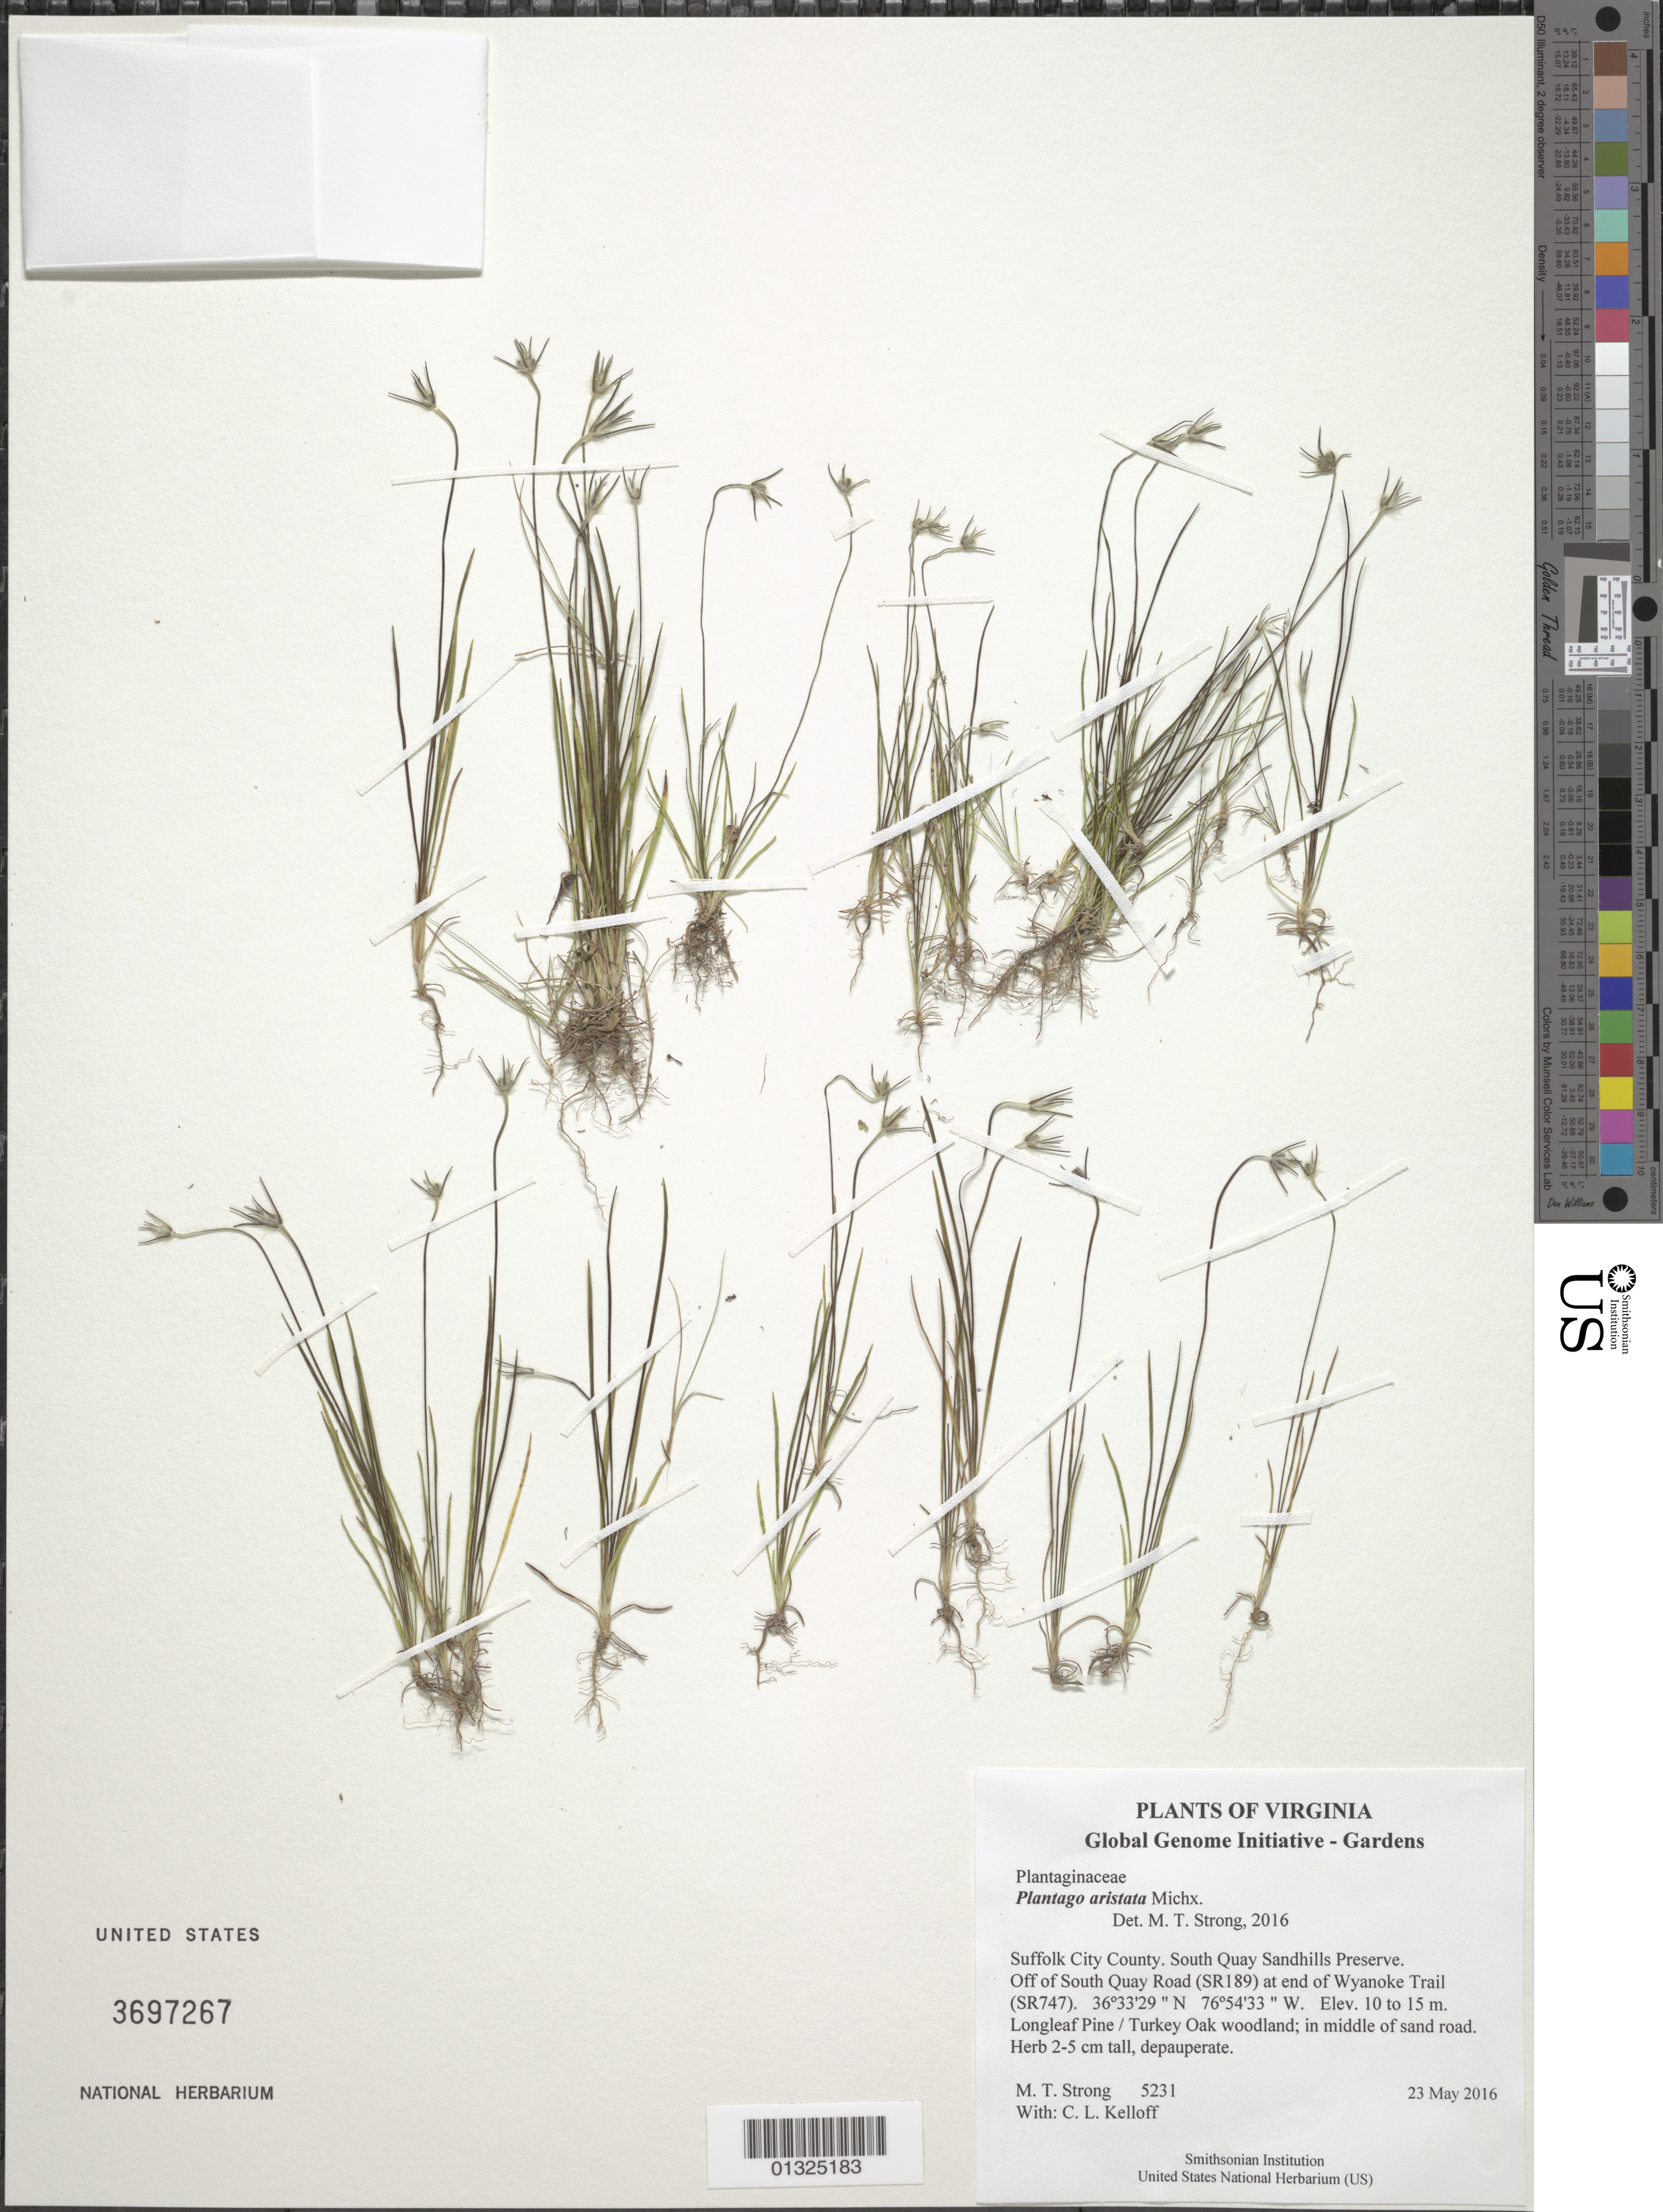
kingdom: Plantae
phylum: Tracheophyta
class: Magnoliopsida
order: Lamiales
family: Plantaginaceae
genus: Plantago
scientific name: Plantago aristata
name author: Michx.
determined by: Strong, Mark T., (BOT), Smithsonian Institution - National Museum of Natural History (UNITED STATES)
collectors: M. T. Strong & C. L. Kelloff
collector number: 5231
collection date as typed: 23 May 2016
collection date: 2016-05-23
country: United States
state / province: Virginia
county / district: Southampton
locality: South Quay Sandhills Preserve. Off of South Quay Road (SR189) at end of Wyanoke Trail (SR747).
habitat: Longleaf Pine / Turkey Oak woodland; in middle of sand road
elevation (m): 10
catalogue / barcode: US 3697267